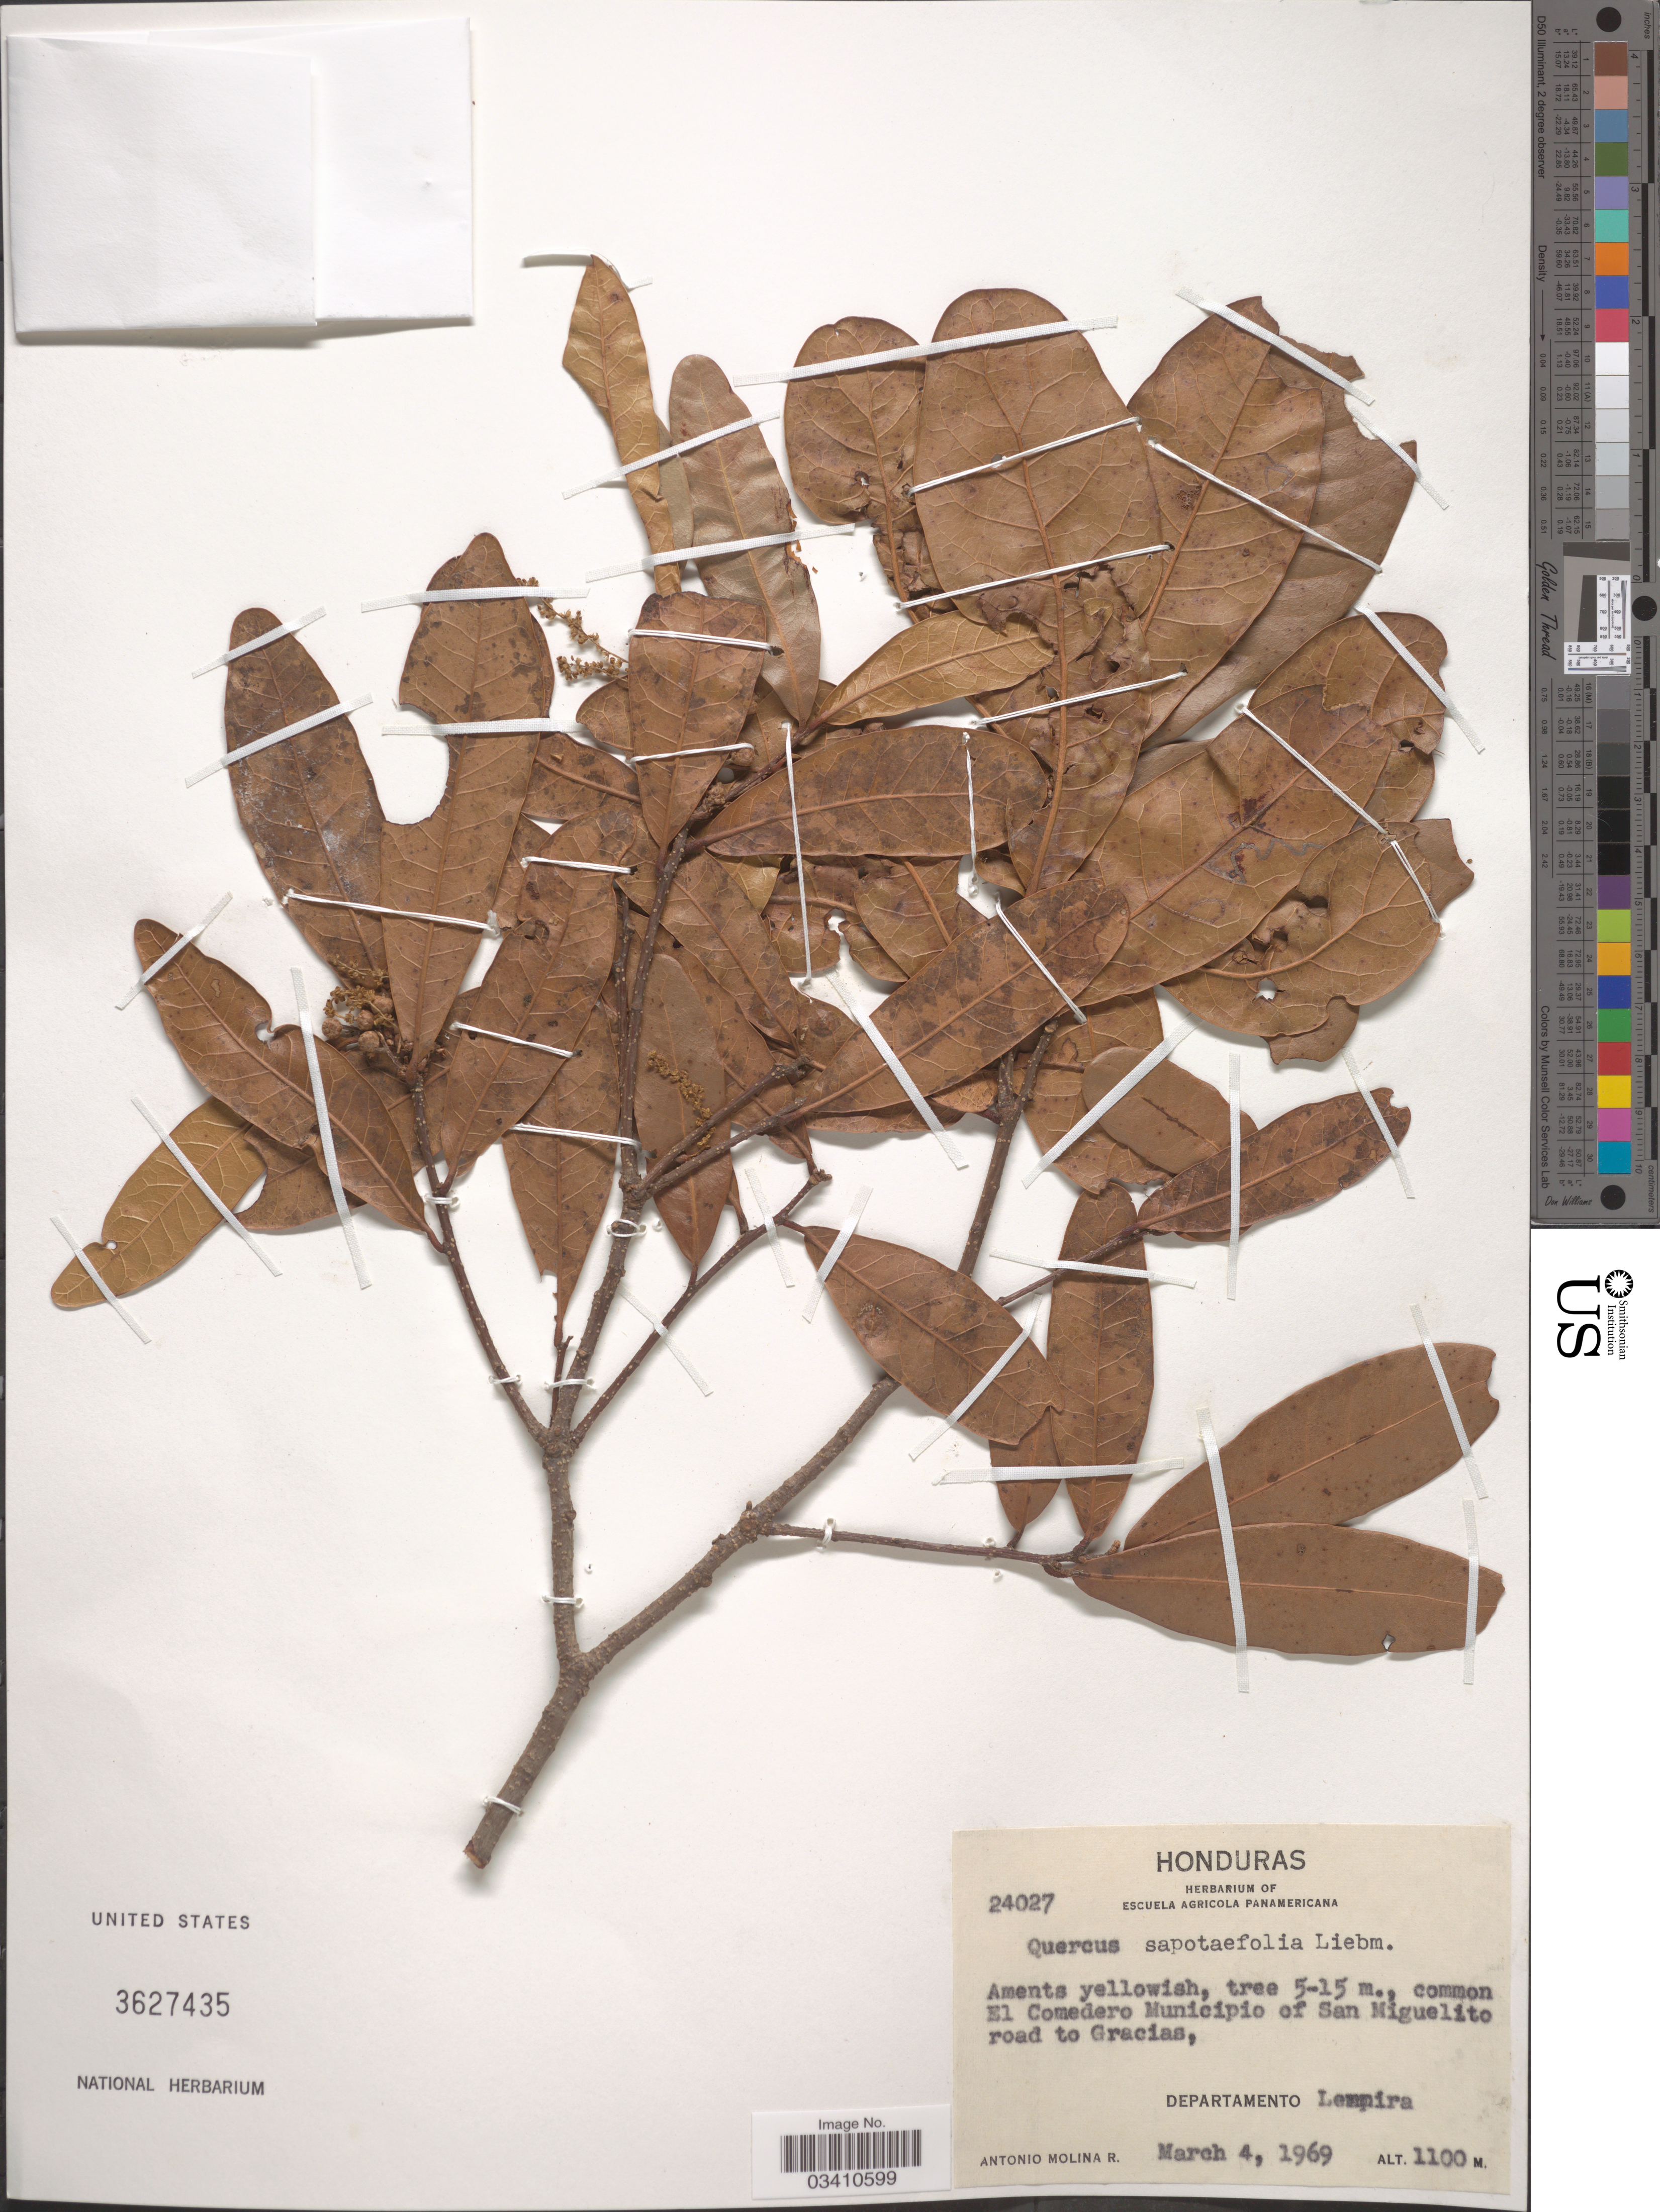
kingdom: Plantae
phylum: Tracheophyta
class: Magnoliopsida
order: Fagales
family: Fagaceae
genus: Quercus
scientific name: Quercus sapotaefolia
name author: Liebm.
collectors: A. Molina R.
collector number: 24027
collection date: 1969-03-04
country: Honduras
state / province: Lempira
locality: El Comedero Municipio of San Miguelito road to Gracias, Departamento Lempira.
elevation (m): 1100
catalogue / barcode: US 3627435